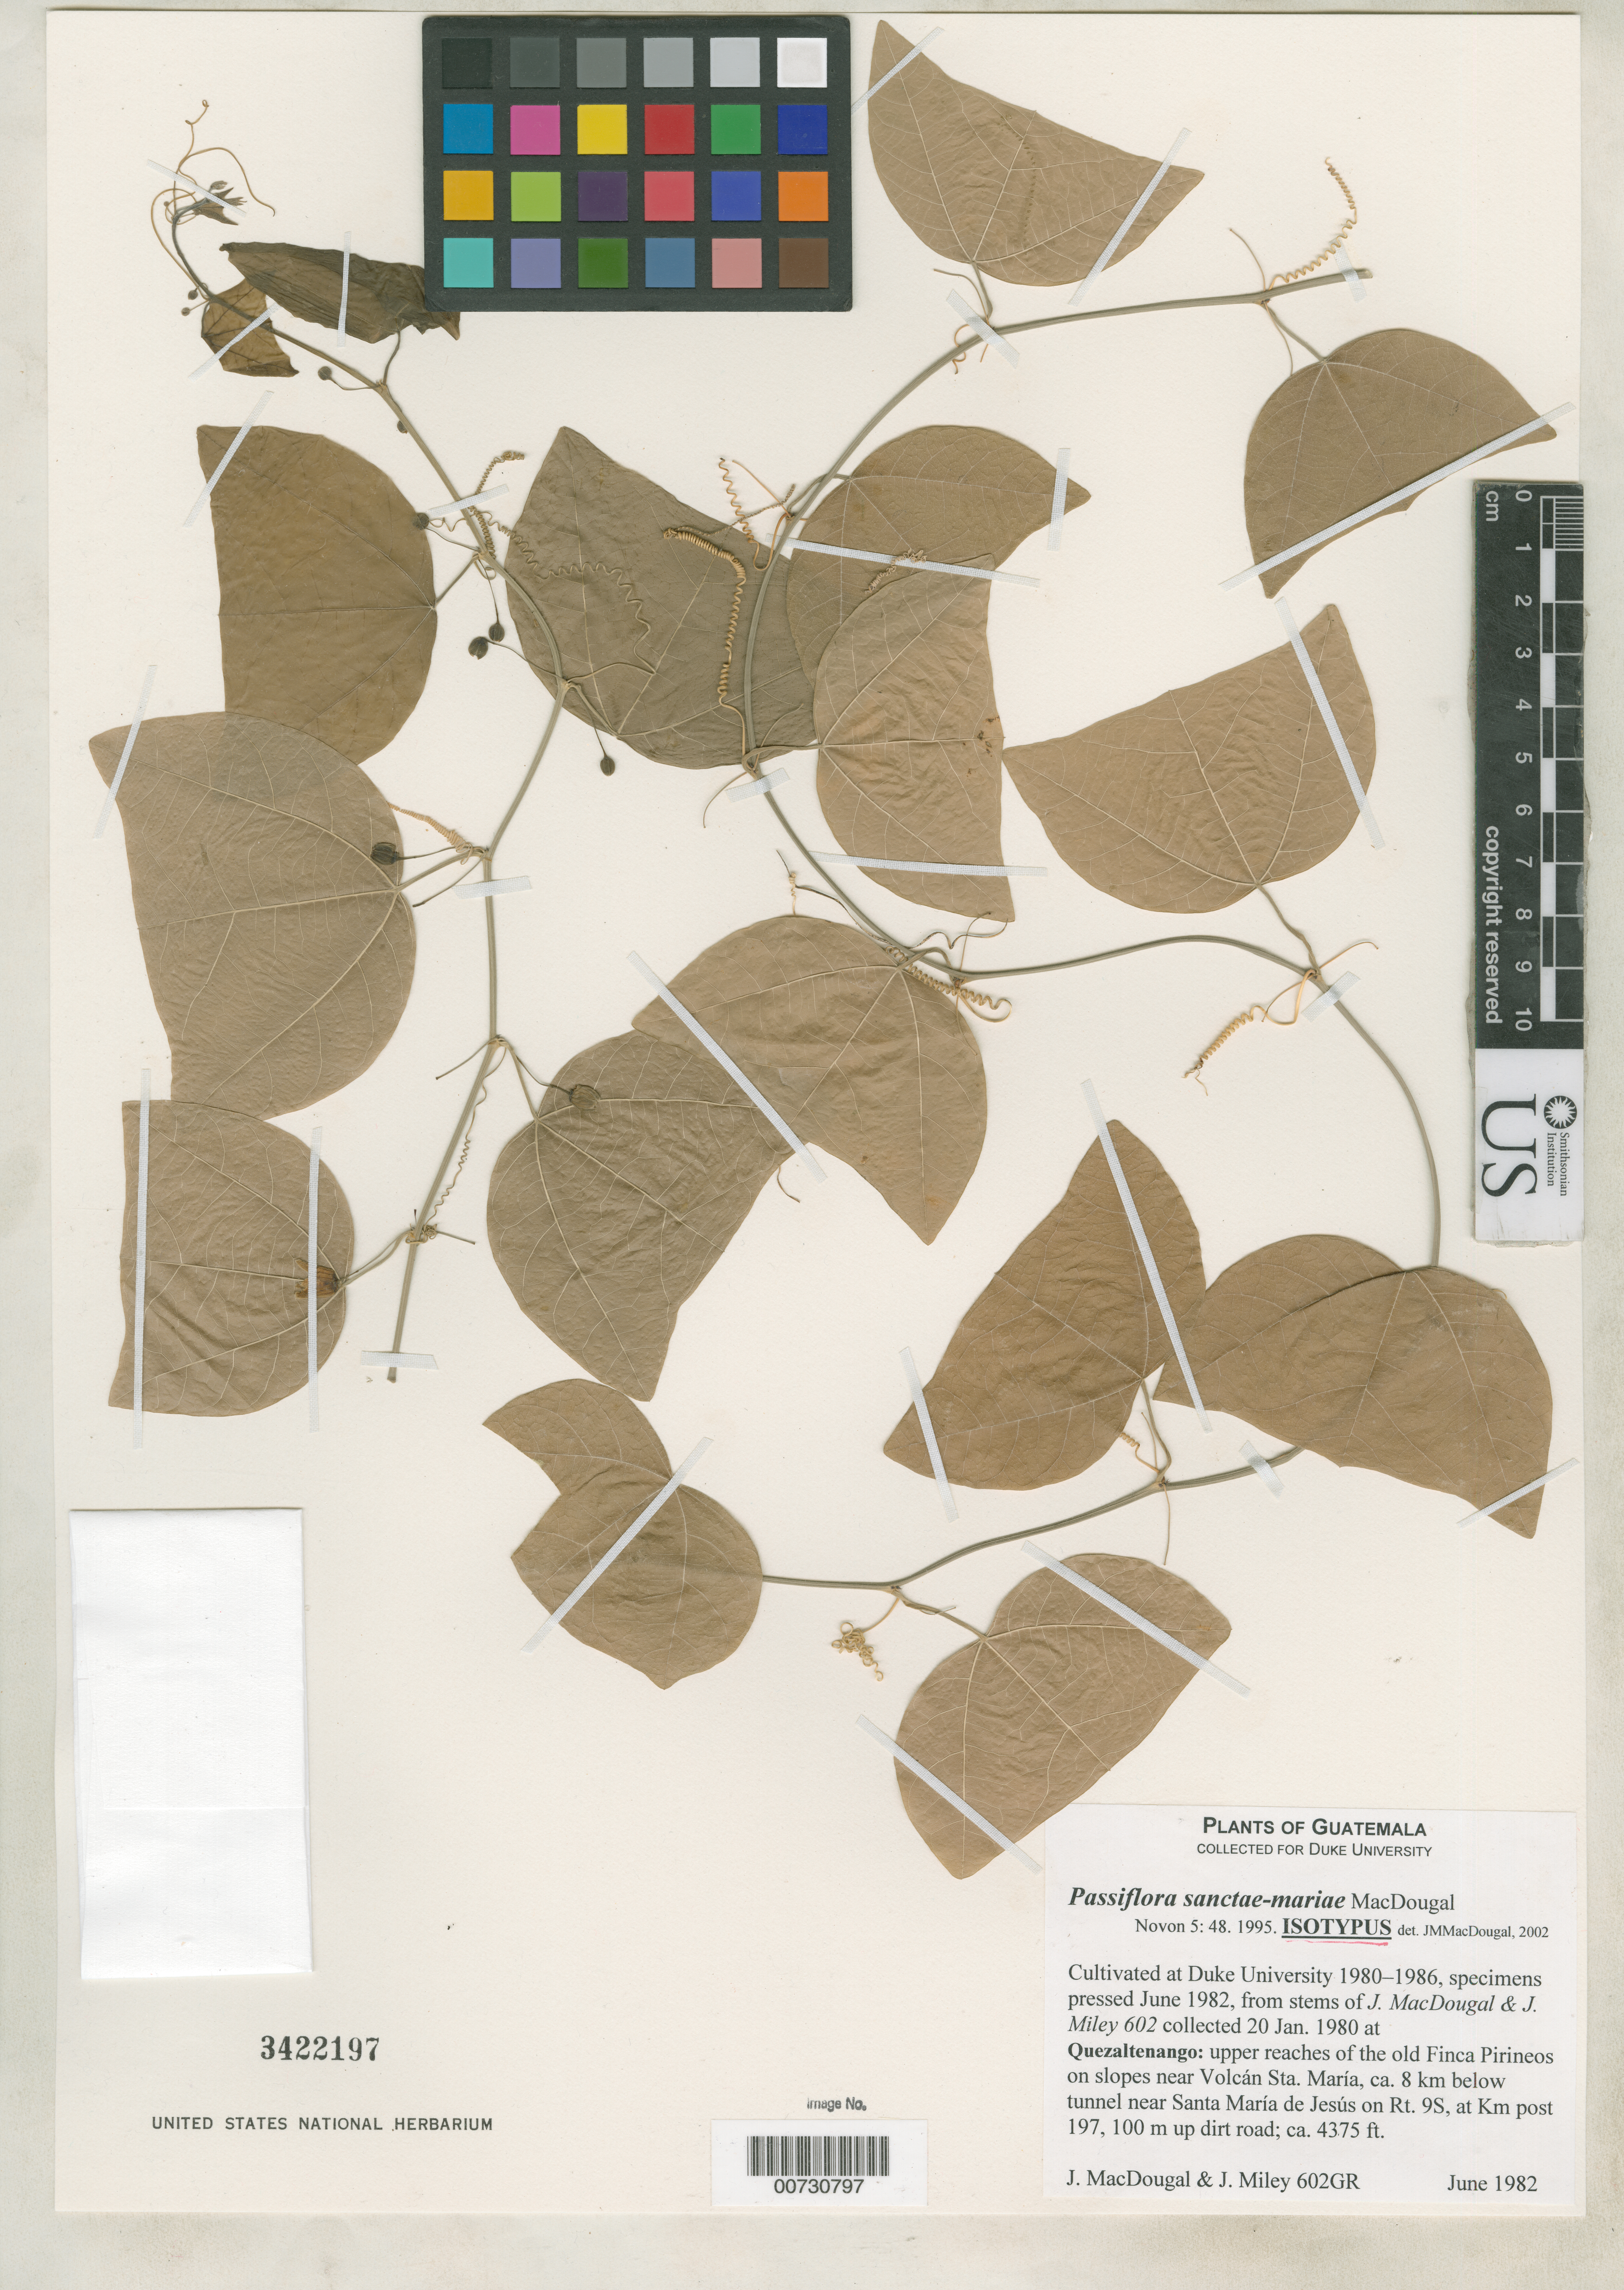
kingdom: Plantae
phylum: Tracheophyta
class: Magnoliopsida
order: Malpighiales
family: Passifloraceae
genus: Passiflora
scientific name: Passiflora sanctae-mariae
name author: J.M. MacDougal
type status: Isotype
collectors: J. M. MacDougal & J. Miley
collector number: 602GR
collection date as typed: Jun 1982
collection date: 1982-06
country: United States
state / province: North Carolina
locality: Duke University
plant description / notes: Cult. from stems of J. MacDougal & J. Miley 602, coll. 20 Jan. 1980 in Guatemala: Quezaltenango, upper reaches of the old Finca Pirineos on slopes near Volcán Sta. María, ca. 8 km below tunnel near Santa María de Jésus on Rt. 9S, km post 197, ca. 4375 ft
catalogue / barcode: US 3422197